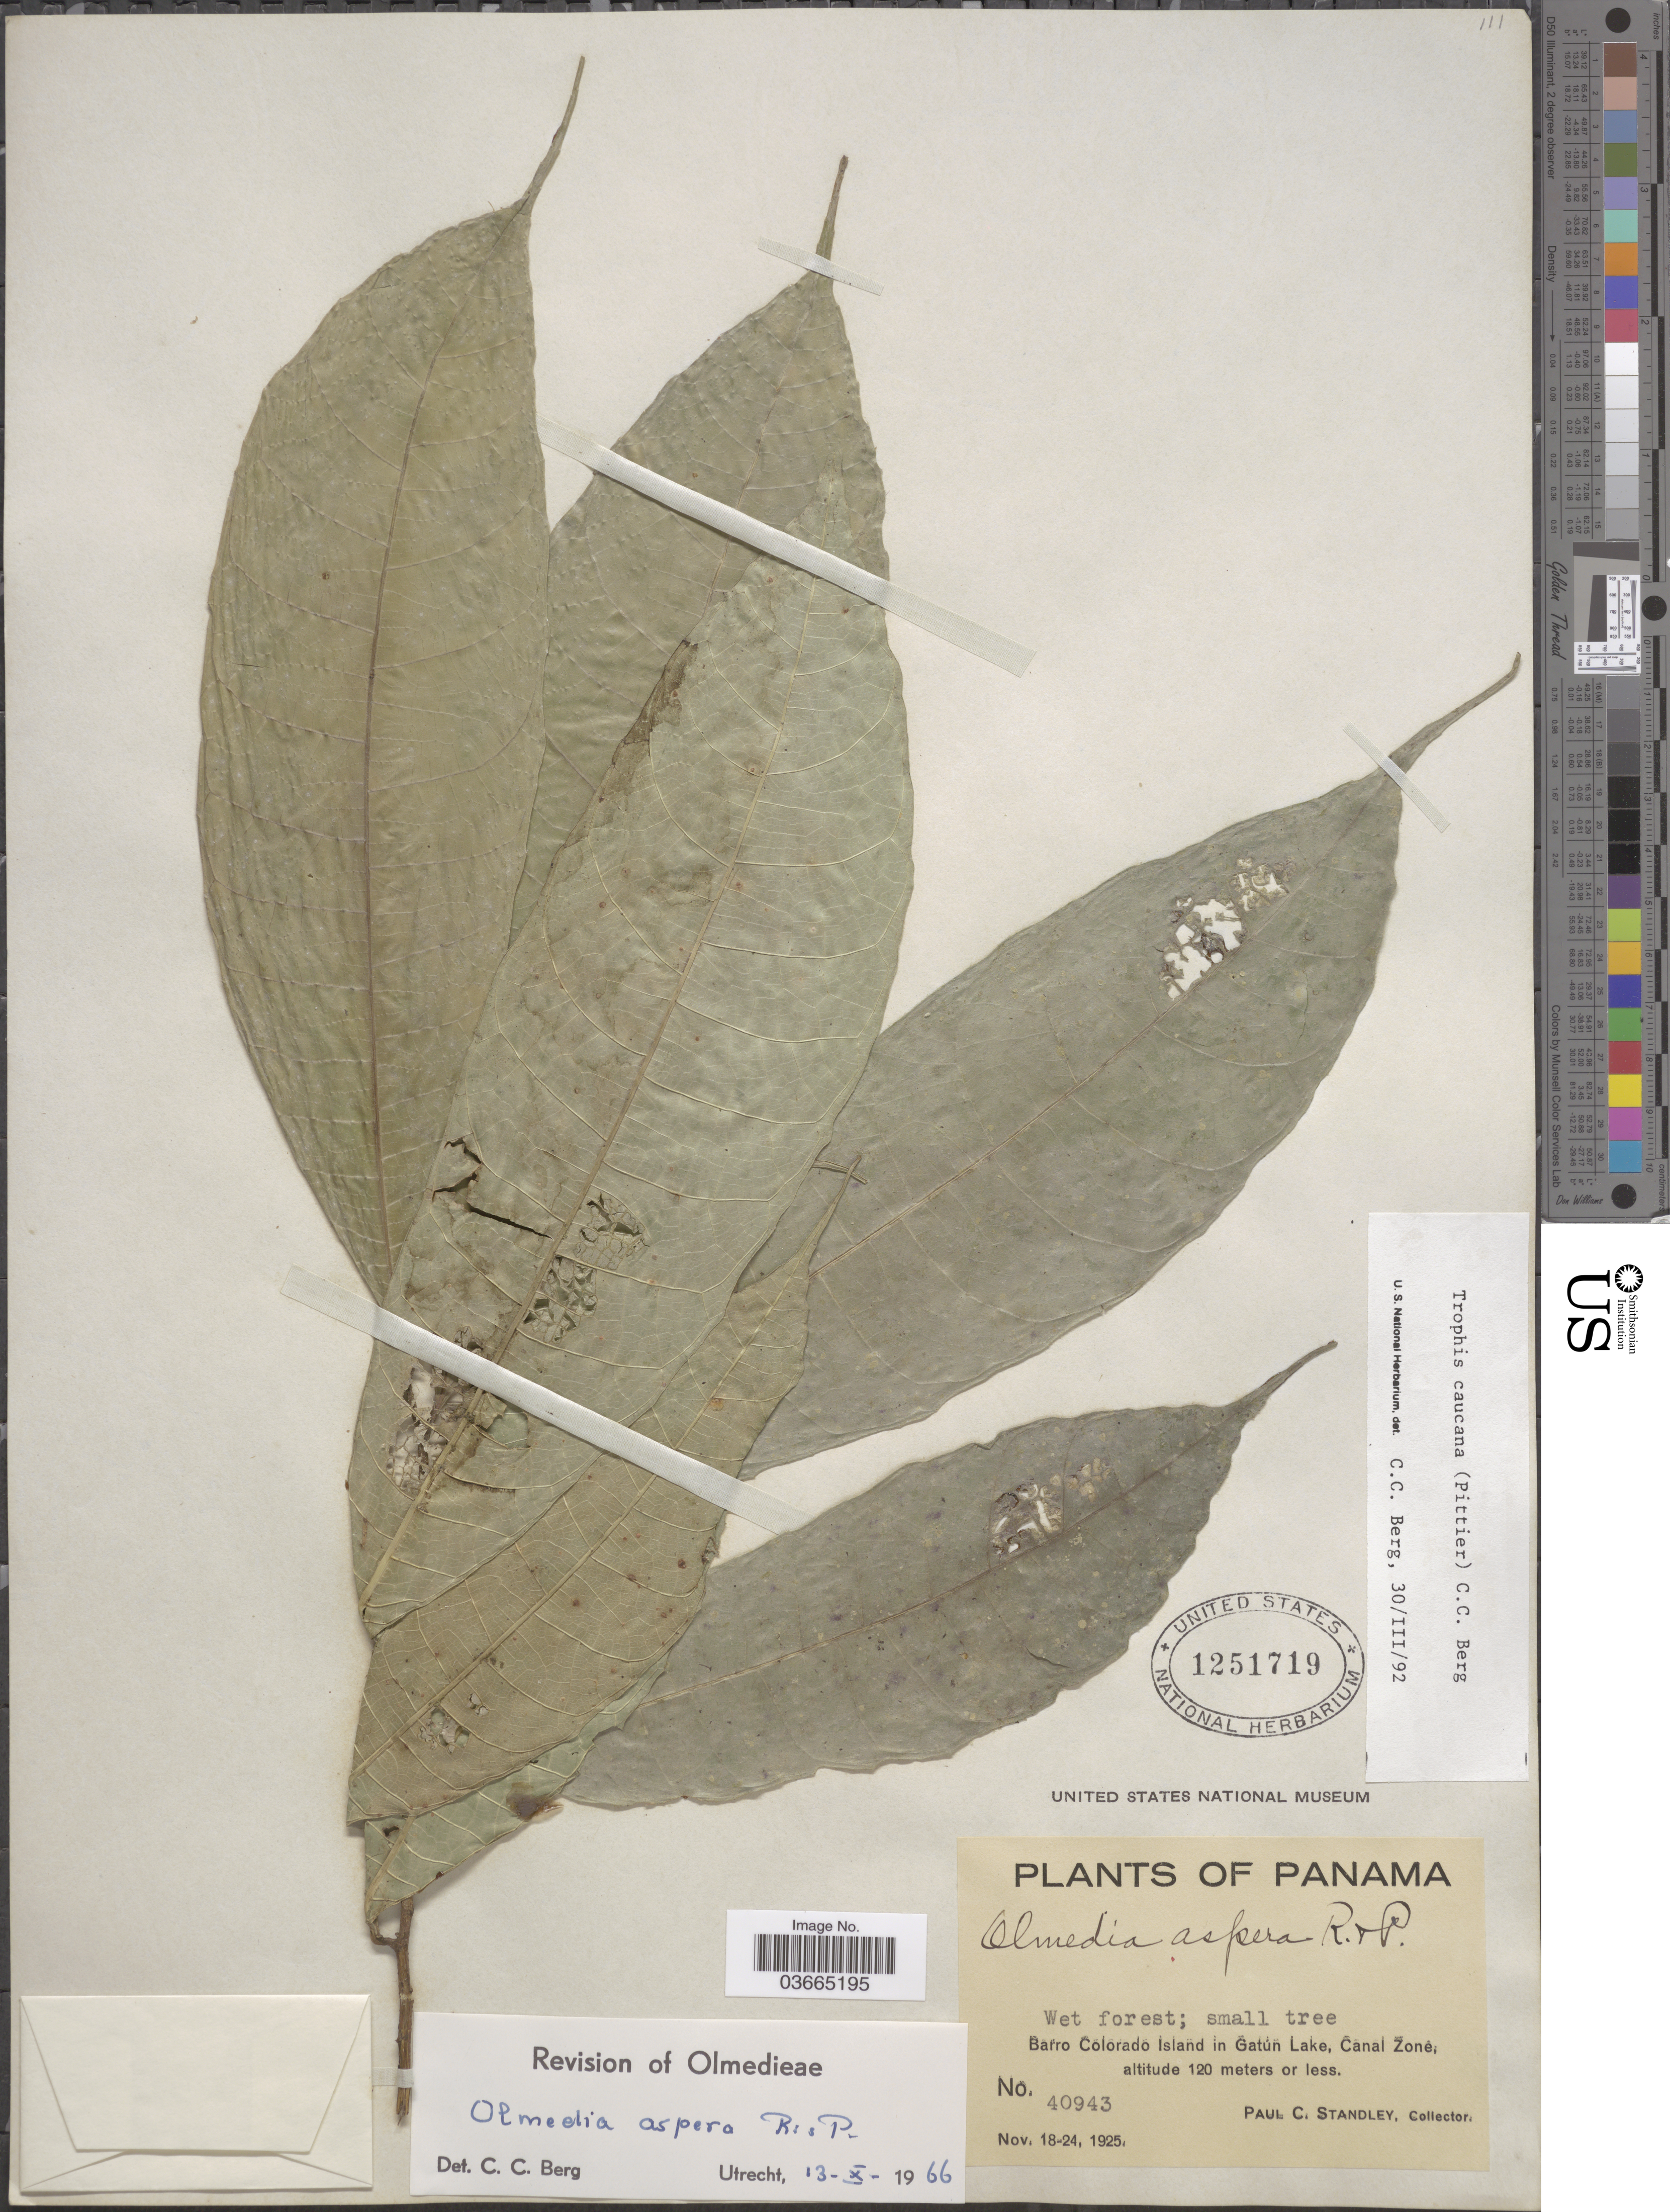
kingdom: Plantae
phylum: Tracheophyta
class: Magnoliopsida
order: Rosales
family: Moraceae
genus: Olmedia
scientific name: Olmedia aspera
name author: Ruiz & Pav.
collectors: P. C. Standley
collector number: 40943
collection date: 1925-11-18/1925-11-24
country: Panama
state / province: Panamá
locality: Barro Colorado Island in Gatún Lake, Canal Zone.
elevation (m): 120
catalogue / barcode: US 1251719